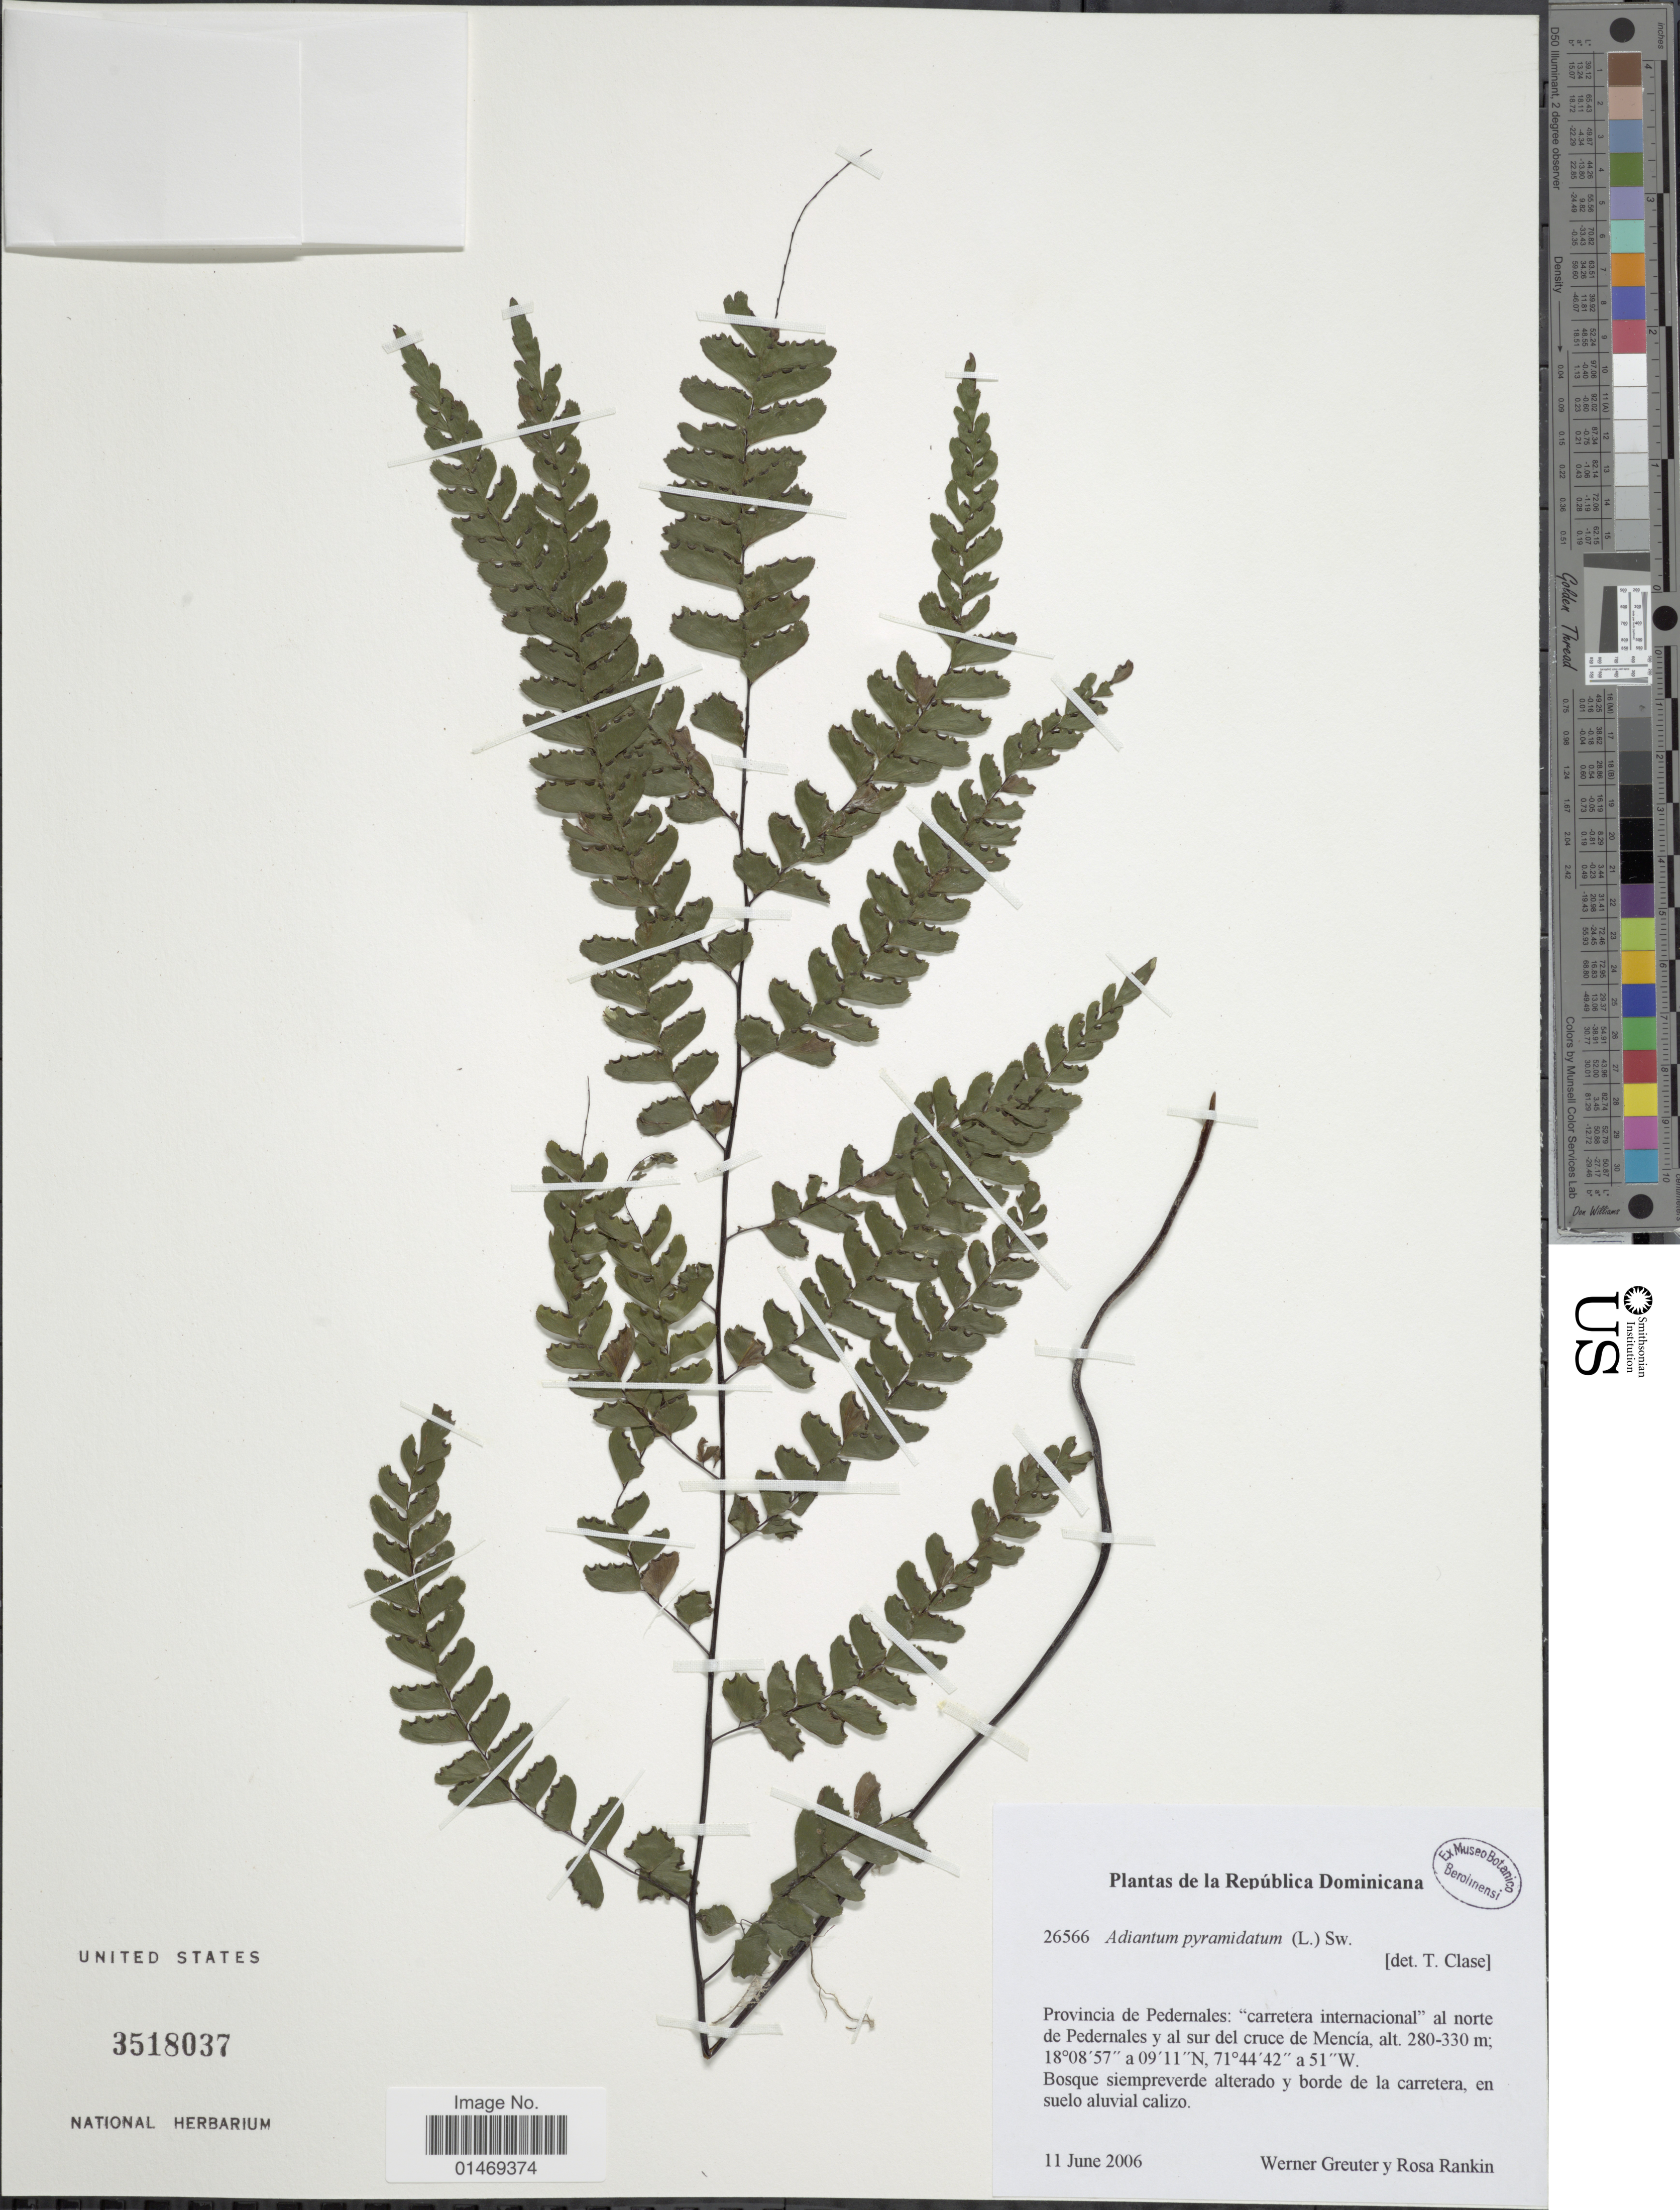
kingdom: Plantae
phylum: Tracheophyta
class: Polypodiopsida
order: Polypodiales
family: Pteridaceae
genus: Adiantum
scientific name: Adiantum pyramidale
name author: (L.) Willd.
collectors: W. R. Greuter & R. Rankin Rodriguez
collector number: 26566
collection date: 2006-06-11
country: Dominican Republic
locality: Provincia de Pedernales: "carretera internacional"al norte de Pedernales y al sur del cruce de Mencia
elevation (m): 280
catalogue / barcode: US 3518037